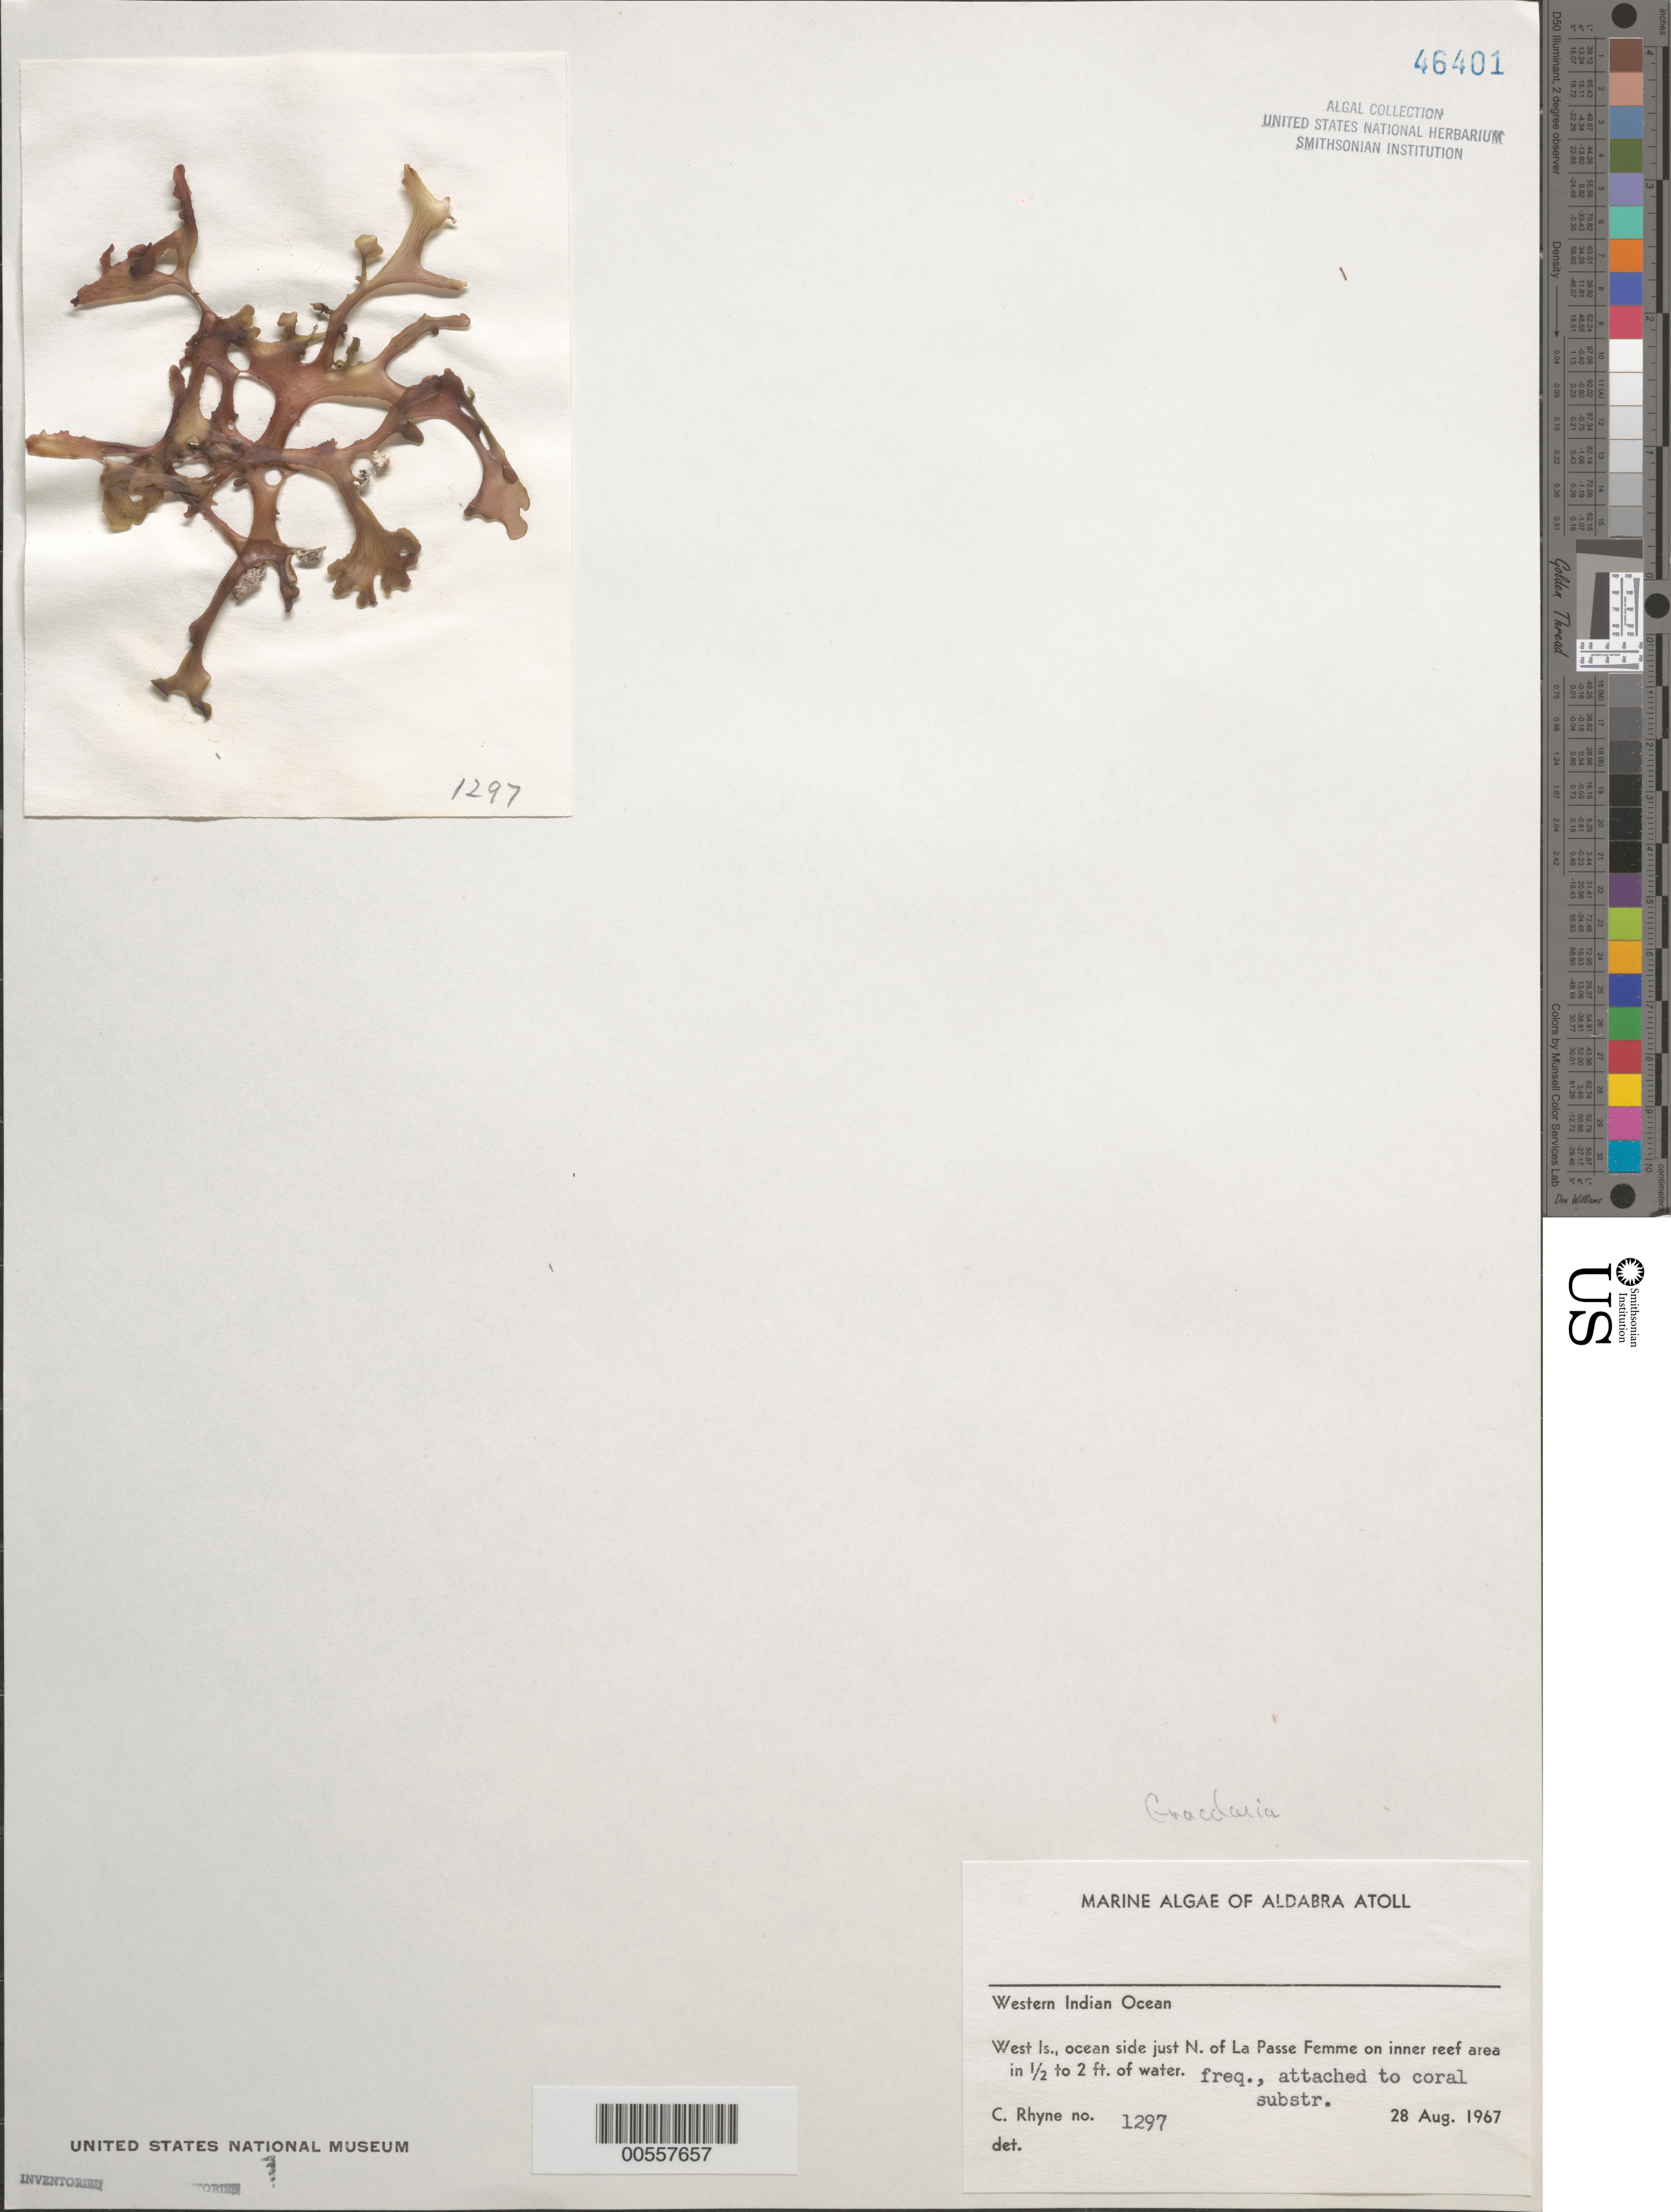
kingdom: Plantae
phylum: Rhodophyta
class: Florideophyceae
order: Gracilariales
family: Gracilariaceae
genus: Gracilaria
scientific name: Gracilaria sp.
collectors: C. Rhyne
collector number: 1297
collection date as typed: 28 Aug 1967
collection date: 1967-08-28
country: Seychelles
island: Aldabra Atoll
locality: West Islet, Just north of La Passe Femme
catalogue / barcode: US 46401